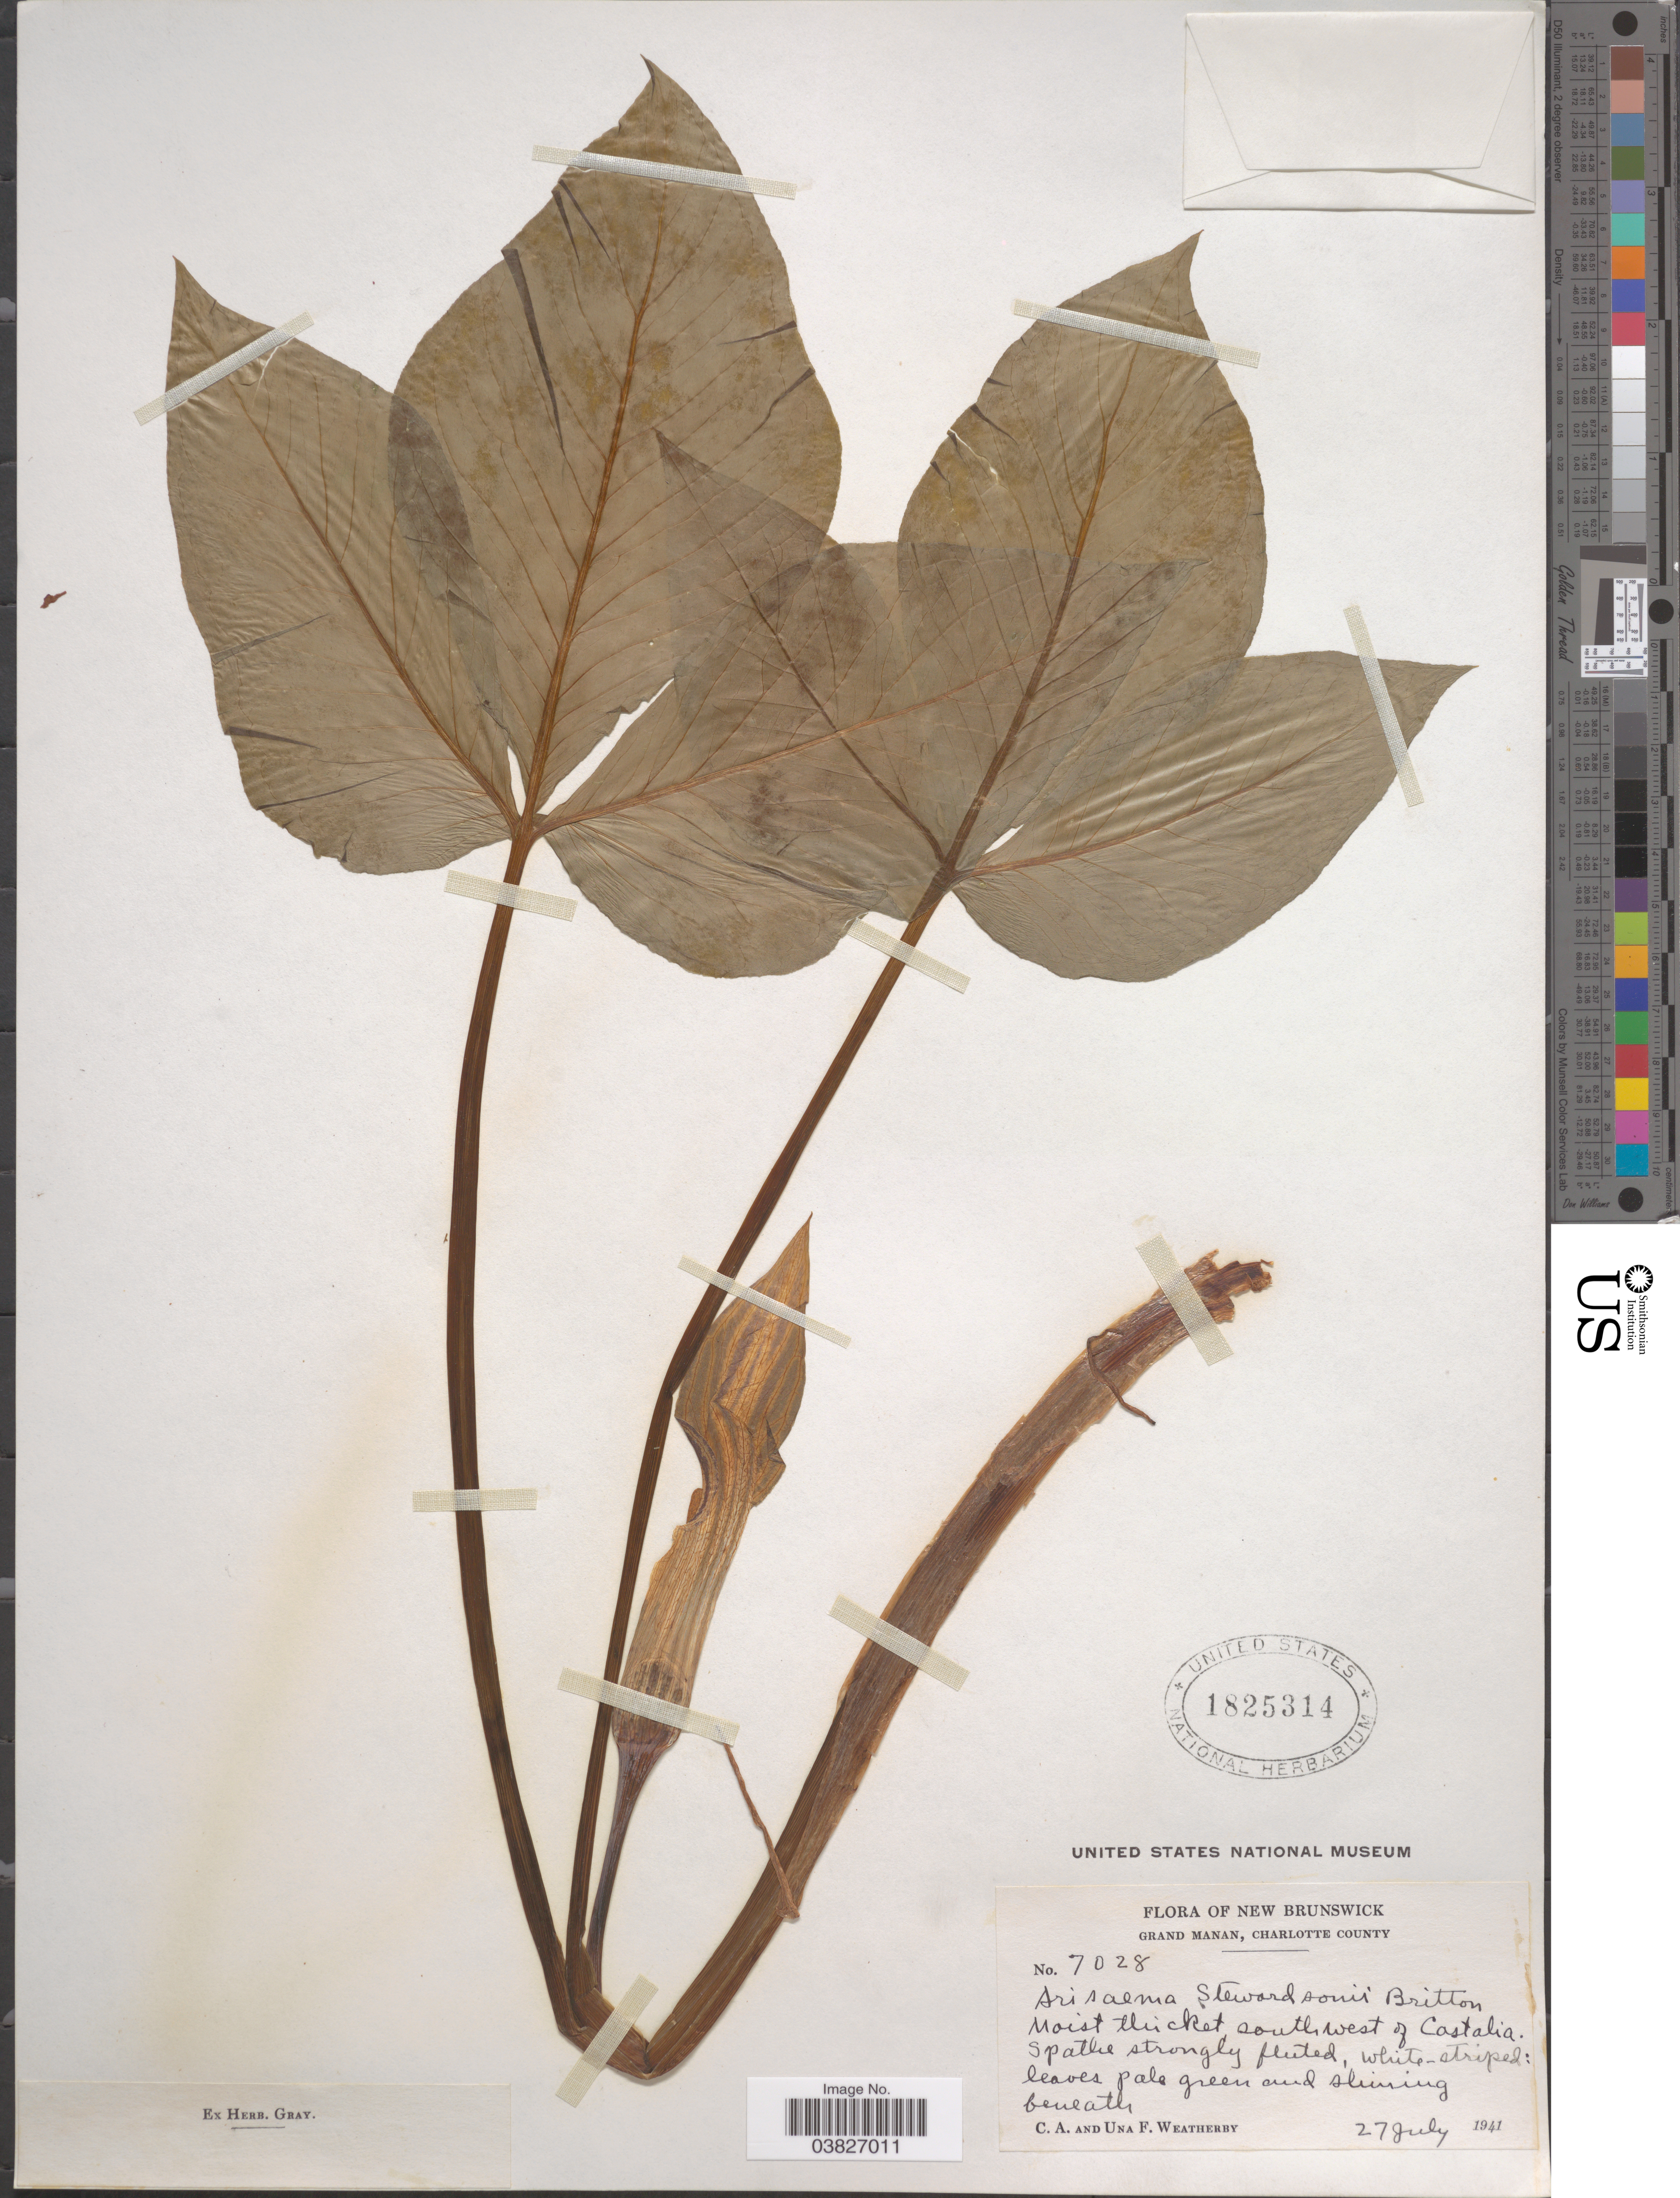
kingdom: Plantae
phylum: Tracheophyta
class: Liliopsida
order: Alismatales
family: Araceae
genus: Arisaema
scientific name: Arisaema stewardsonii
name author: Britton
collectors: C. A. Weatherby & U. Weatherby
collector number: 7028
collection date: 1941-07-27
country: Canada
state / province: New Brunswick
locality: Grand Manan, Charlotte County. Moist thicket southwest of Castalia.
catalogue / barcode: US 1825314